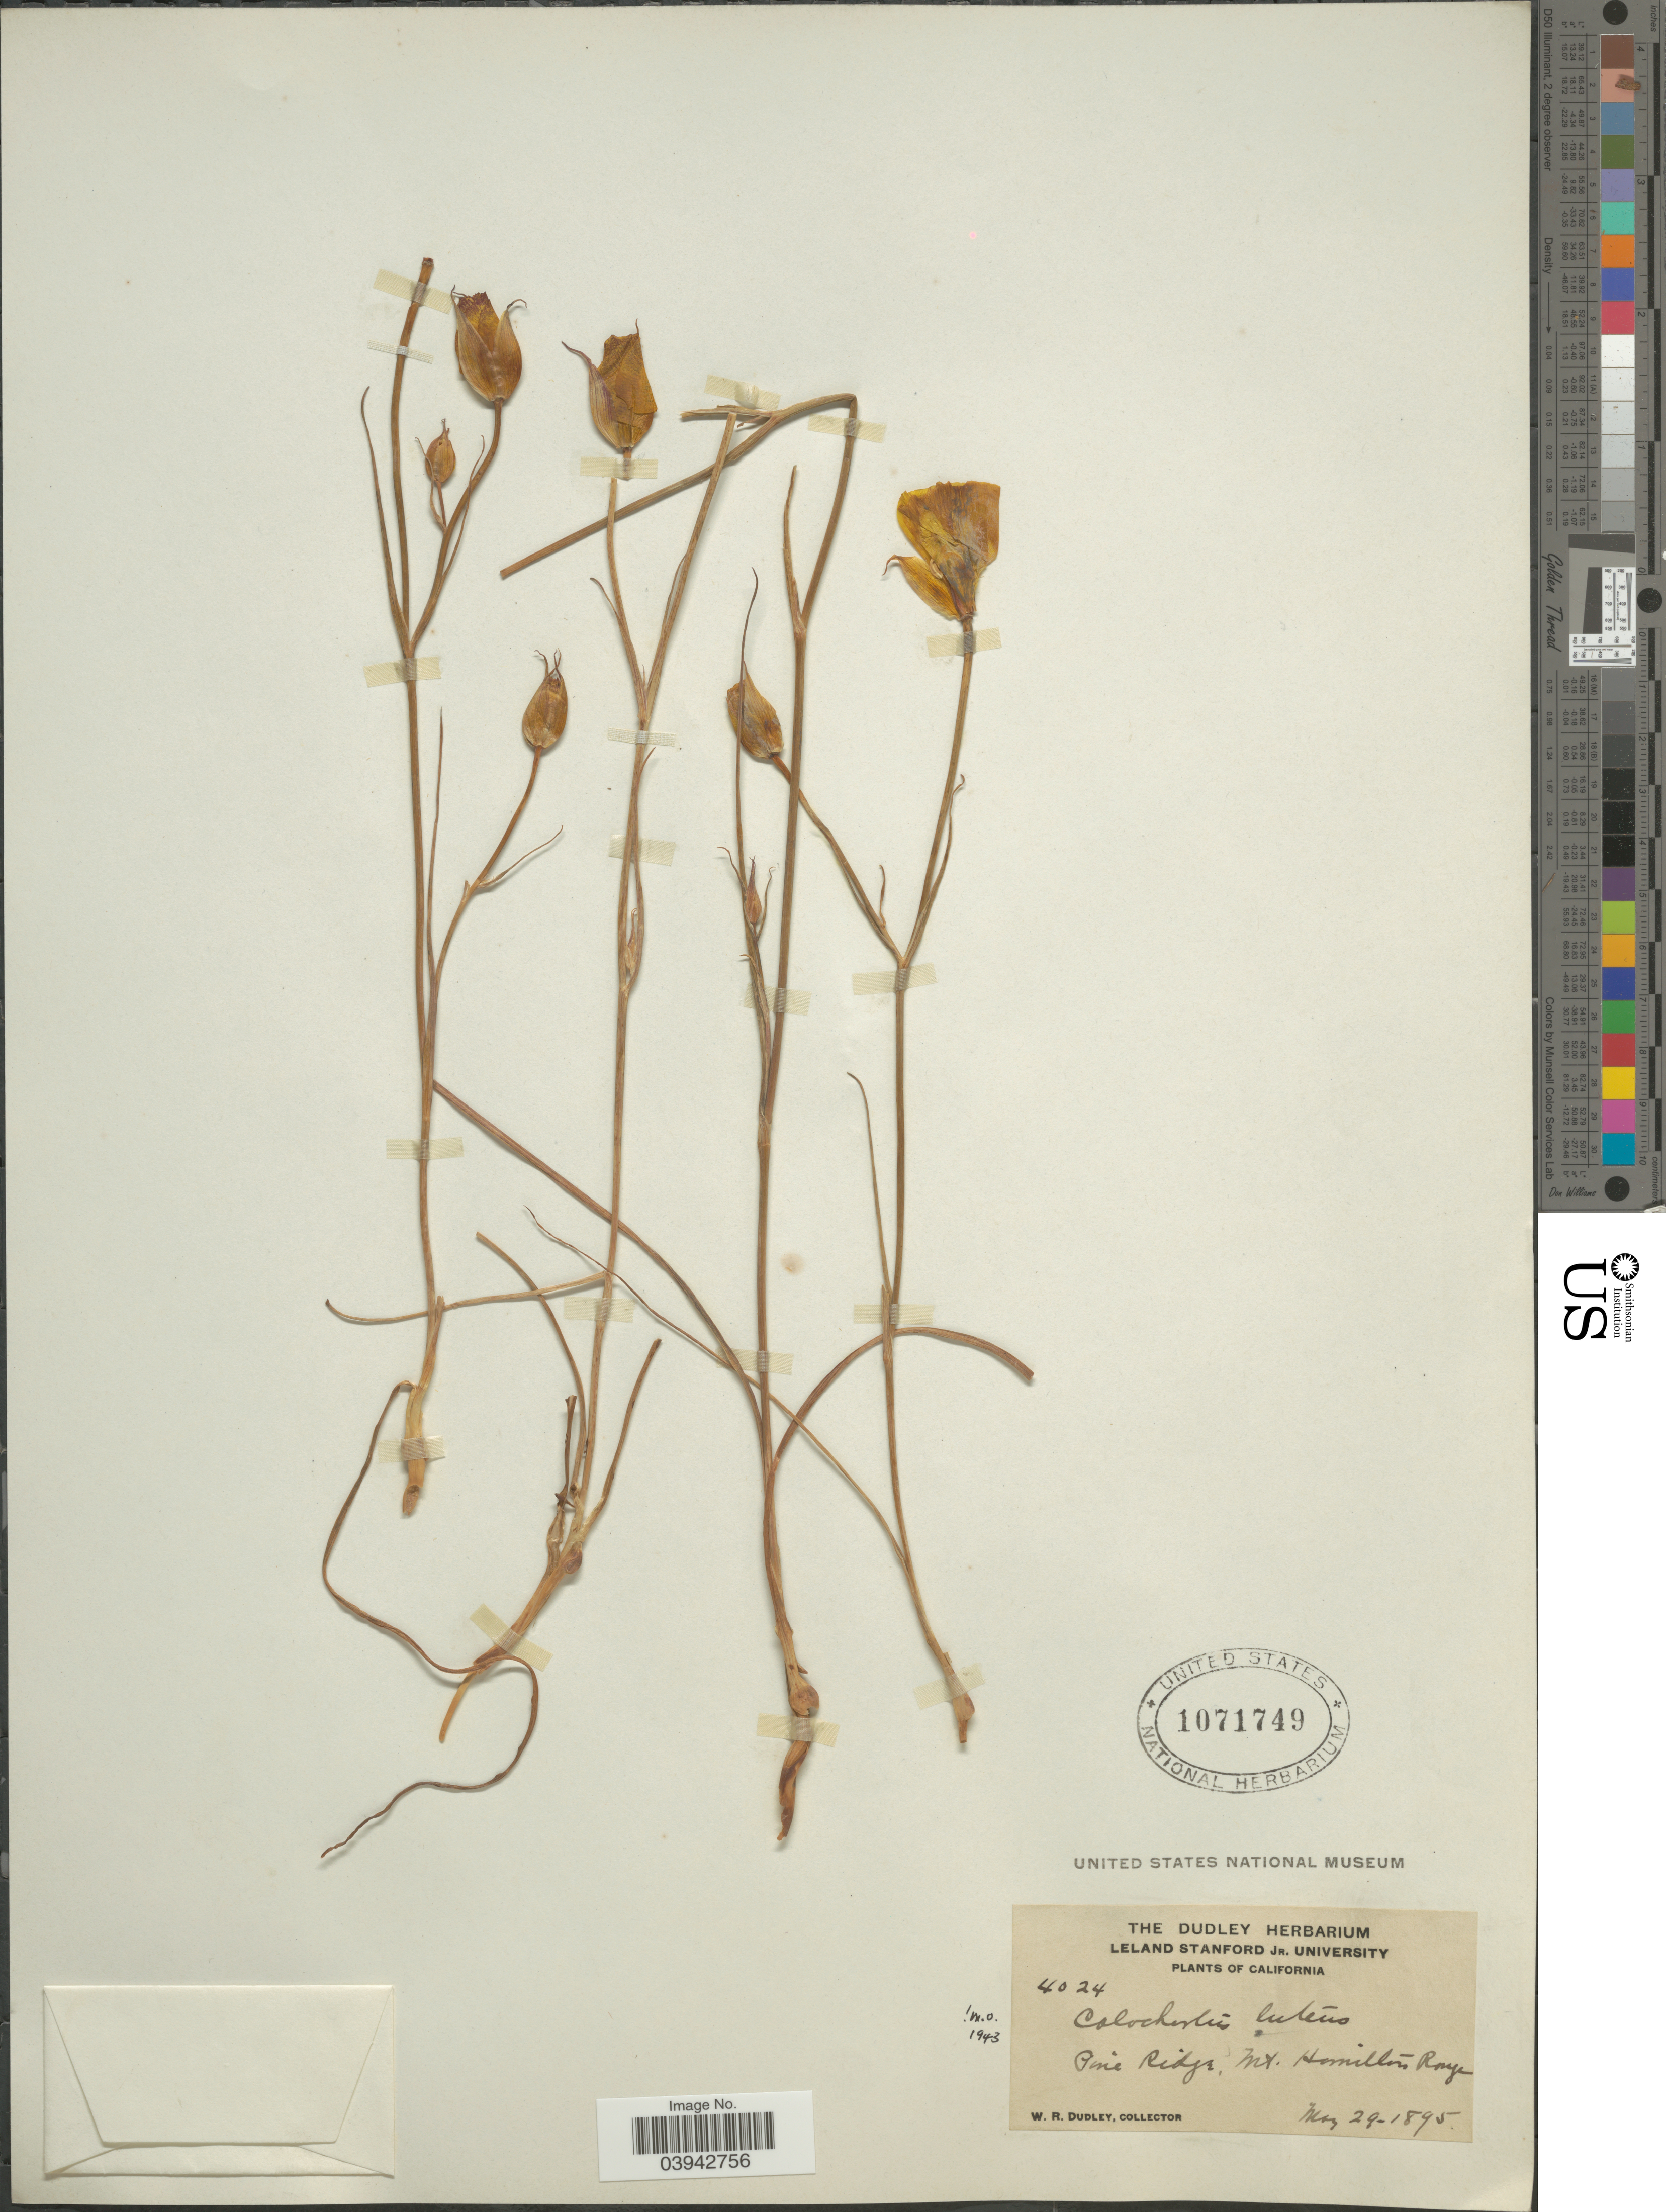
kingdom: Plantae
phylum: Tracheophyta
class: Liliopsida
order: Liliales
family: Liliaceae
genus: Calochortus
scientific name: Calochortus luteus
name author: Douglas ex Lindl.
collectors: W. Dudley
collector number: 4024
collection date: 1895-05-29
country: United States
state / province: California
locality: Pine Ridge, Mt. Hamilton Range.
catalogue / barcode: US 1071749